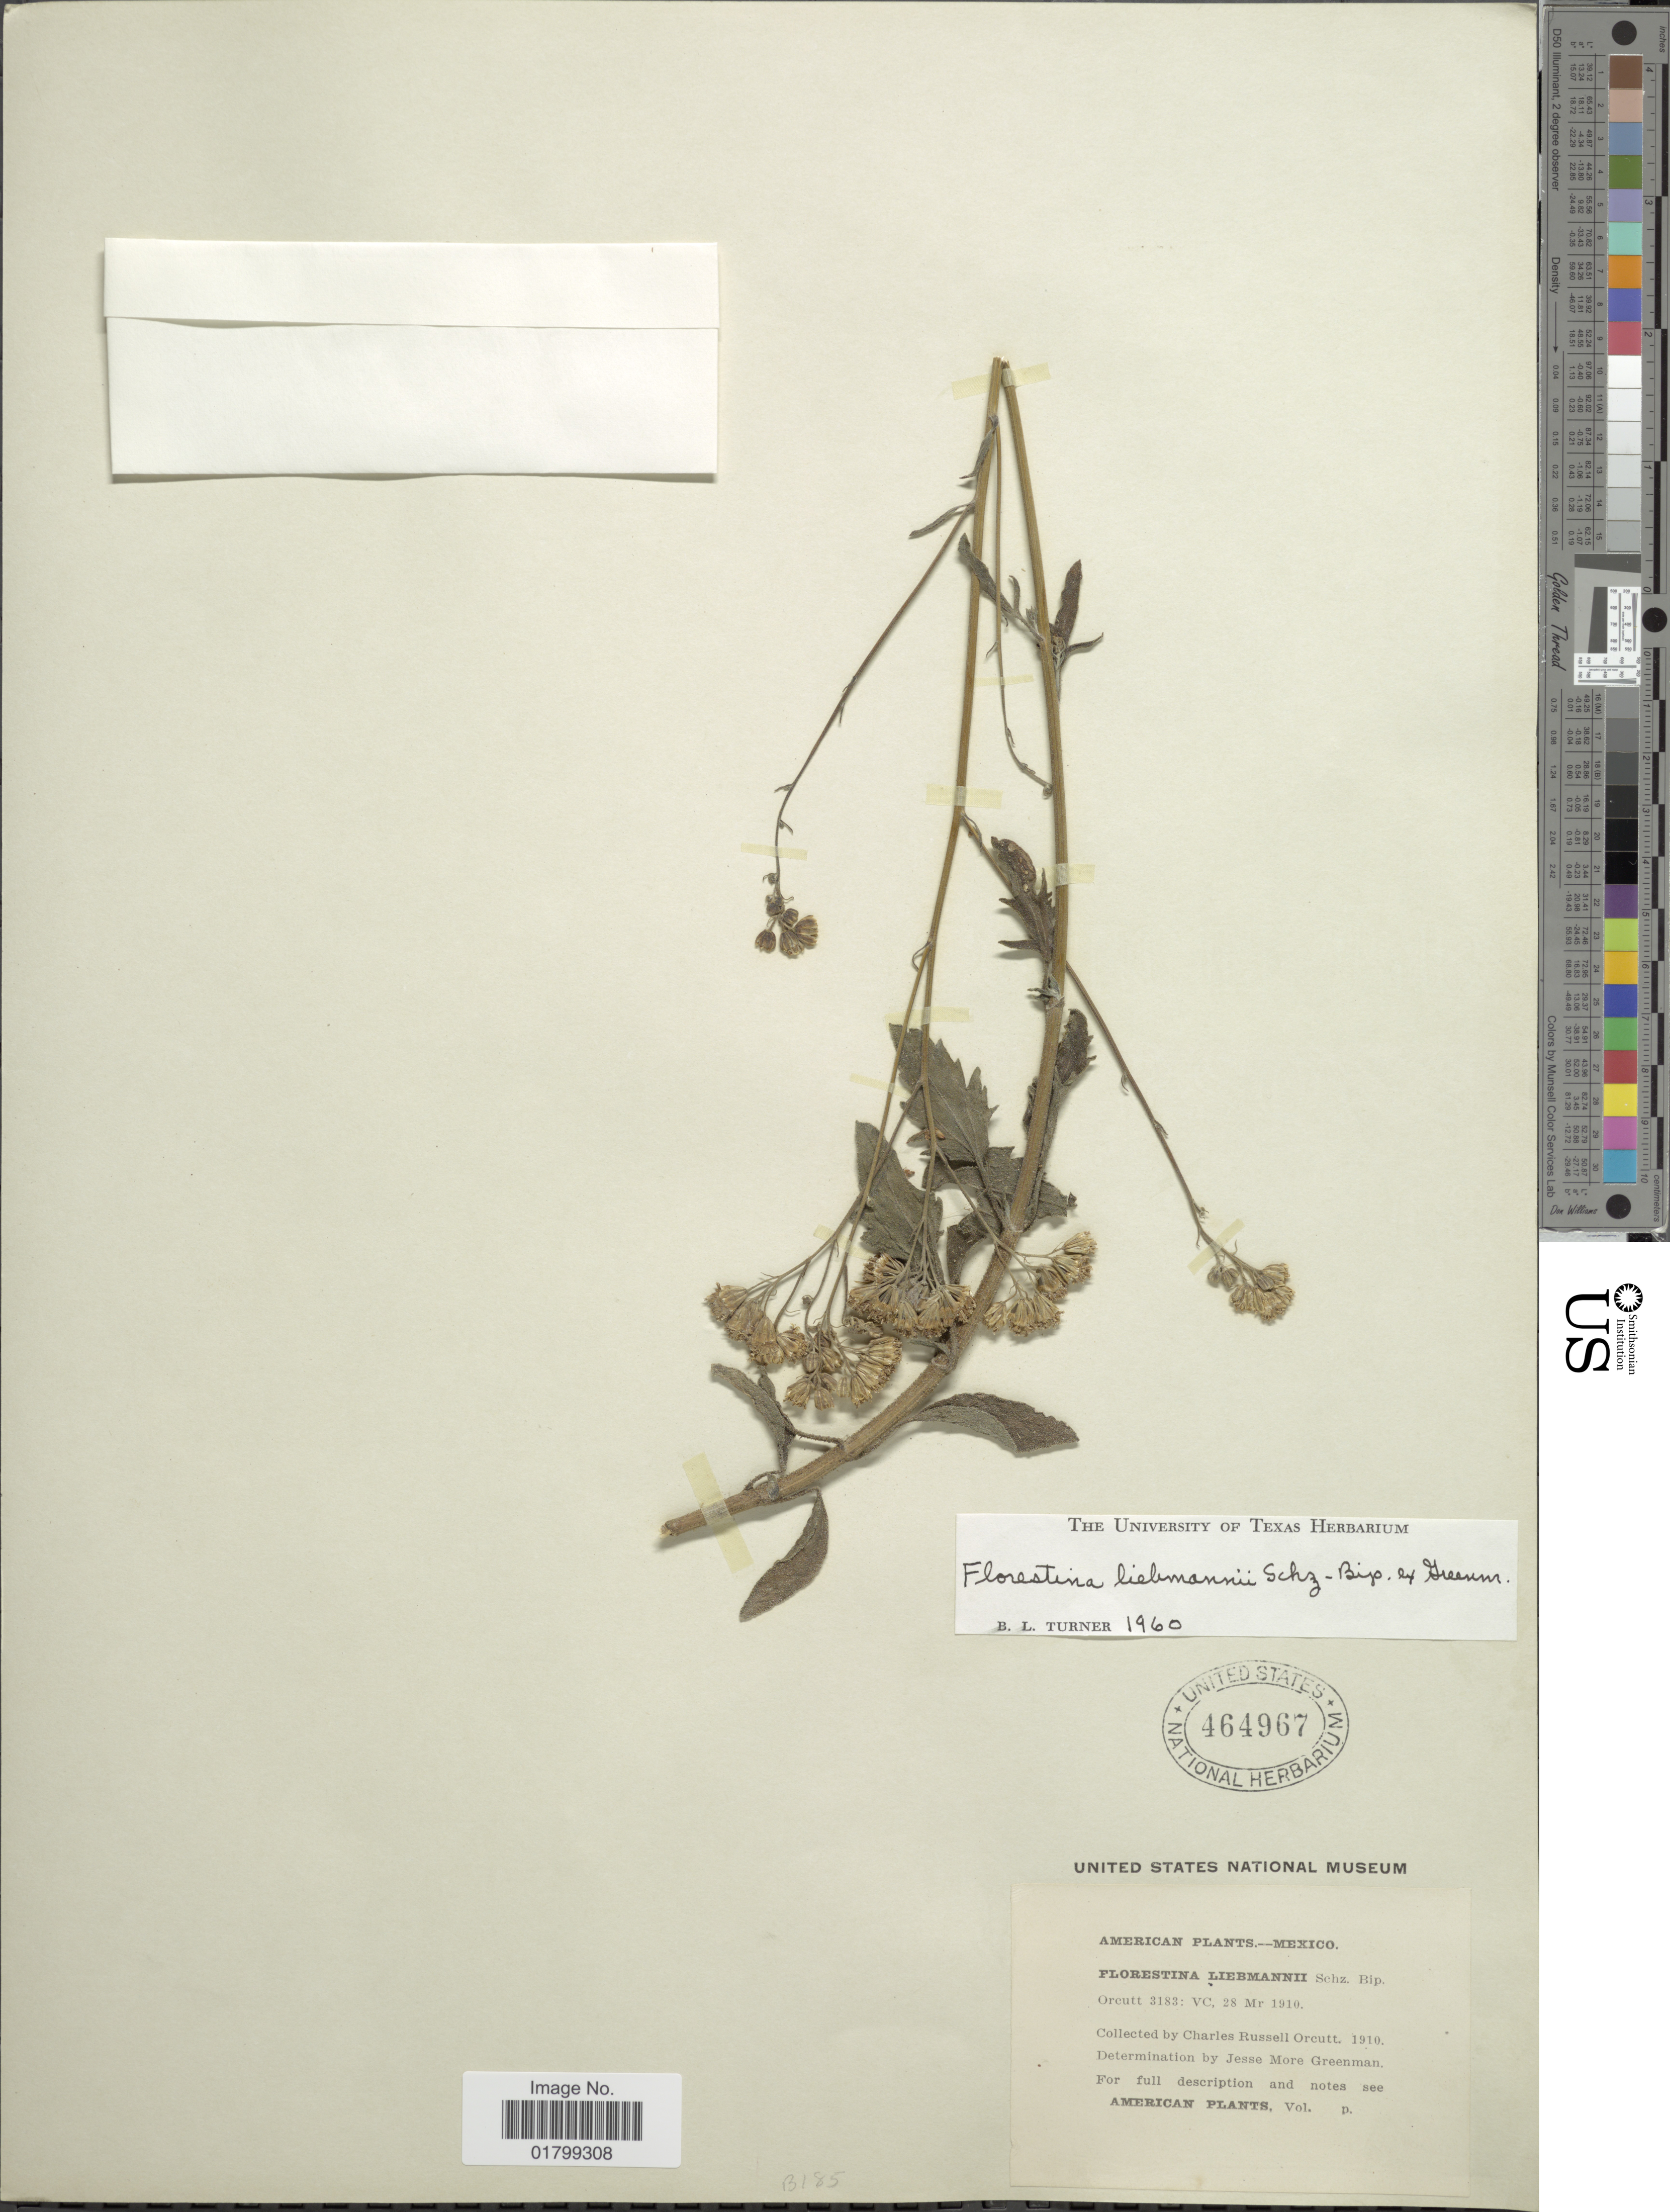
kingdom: Plantae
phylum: Tracheophyta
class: Magnoliopsida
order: Asterales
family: Asteraceae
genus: Florestina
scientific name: Florestina liebmannii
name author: Sch. Bip. ex Greenm.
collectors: C. R. Orcutt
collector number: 3183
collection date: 1910-03-28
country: Mexico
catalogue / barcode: US 464967